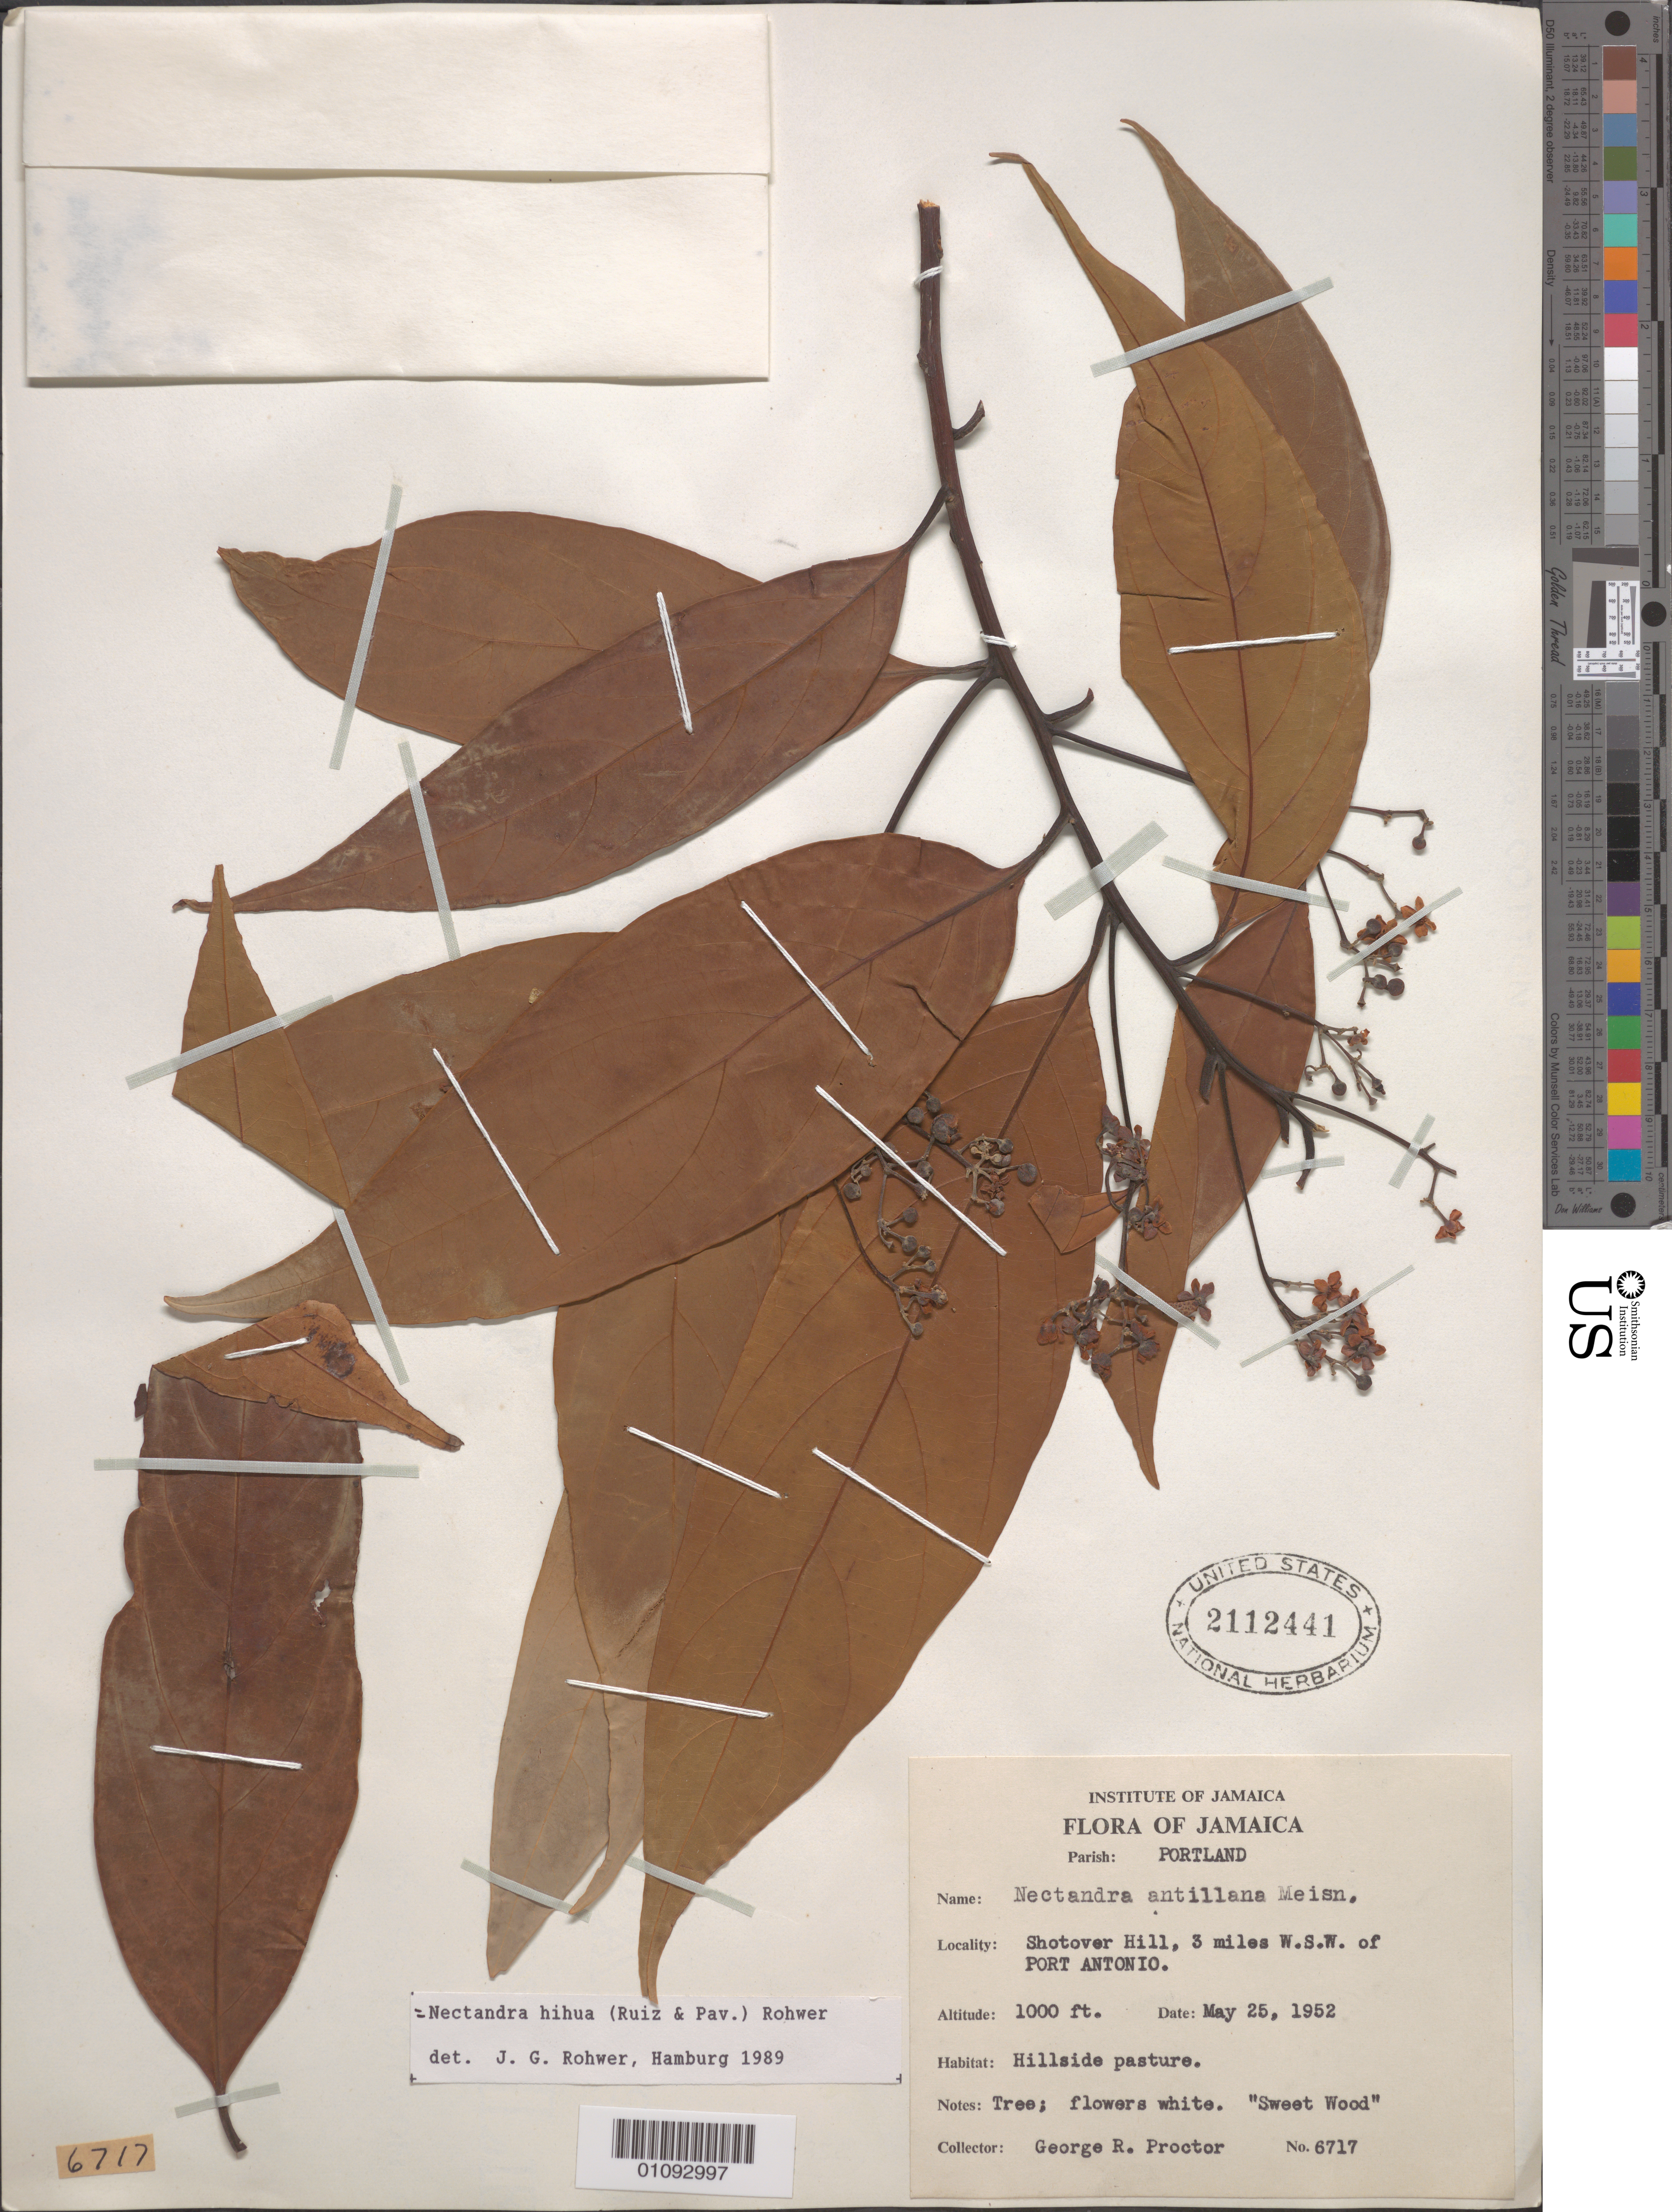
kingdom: Plantae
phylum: Tracheophyta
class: Magnoliopsida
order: Laurales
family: Lauraceae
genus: Nectandra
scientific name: Nectandra hihua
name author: (Ruiz & Pav.) Rohwer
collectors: G. R. Proctor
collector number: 6717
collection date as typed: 25 May 1952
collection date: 1952-05-25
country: Jamaica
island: Jamaica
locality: Portland.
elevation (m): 305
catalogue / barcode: US 2112441